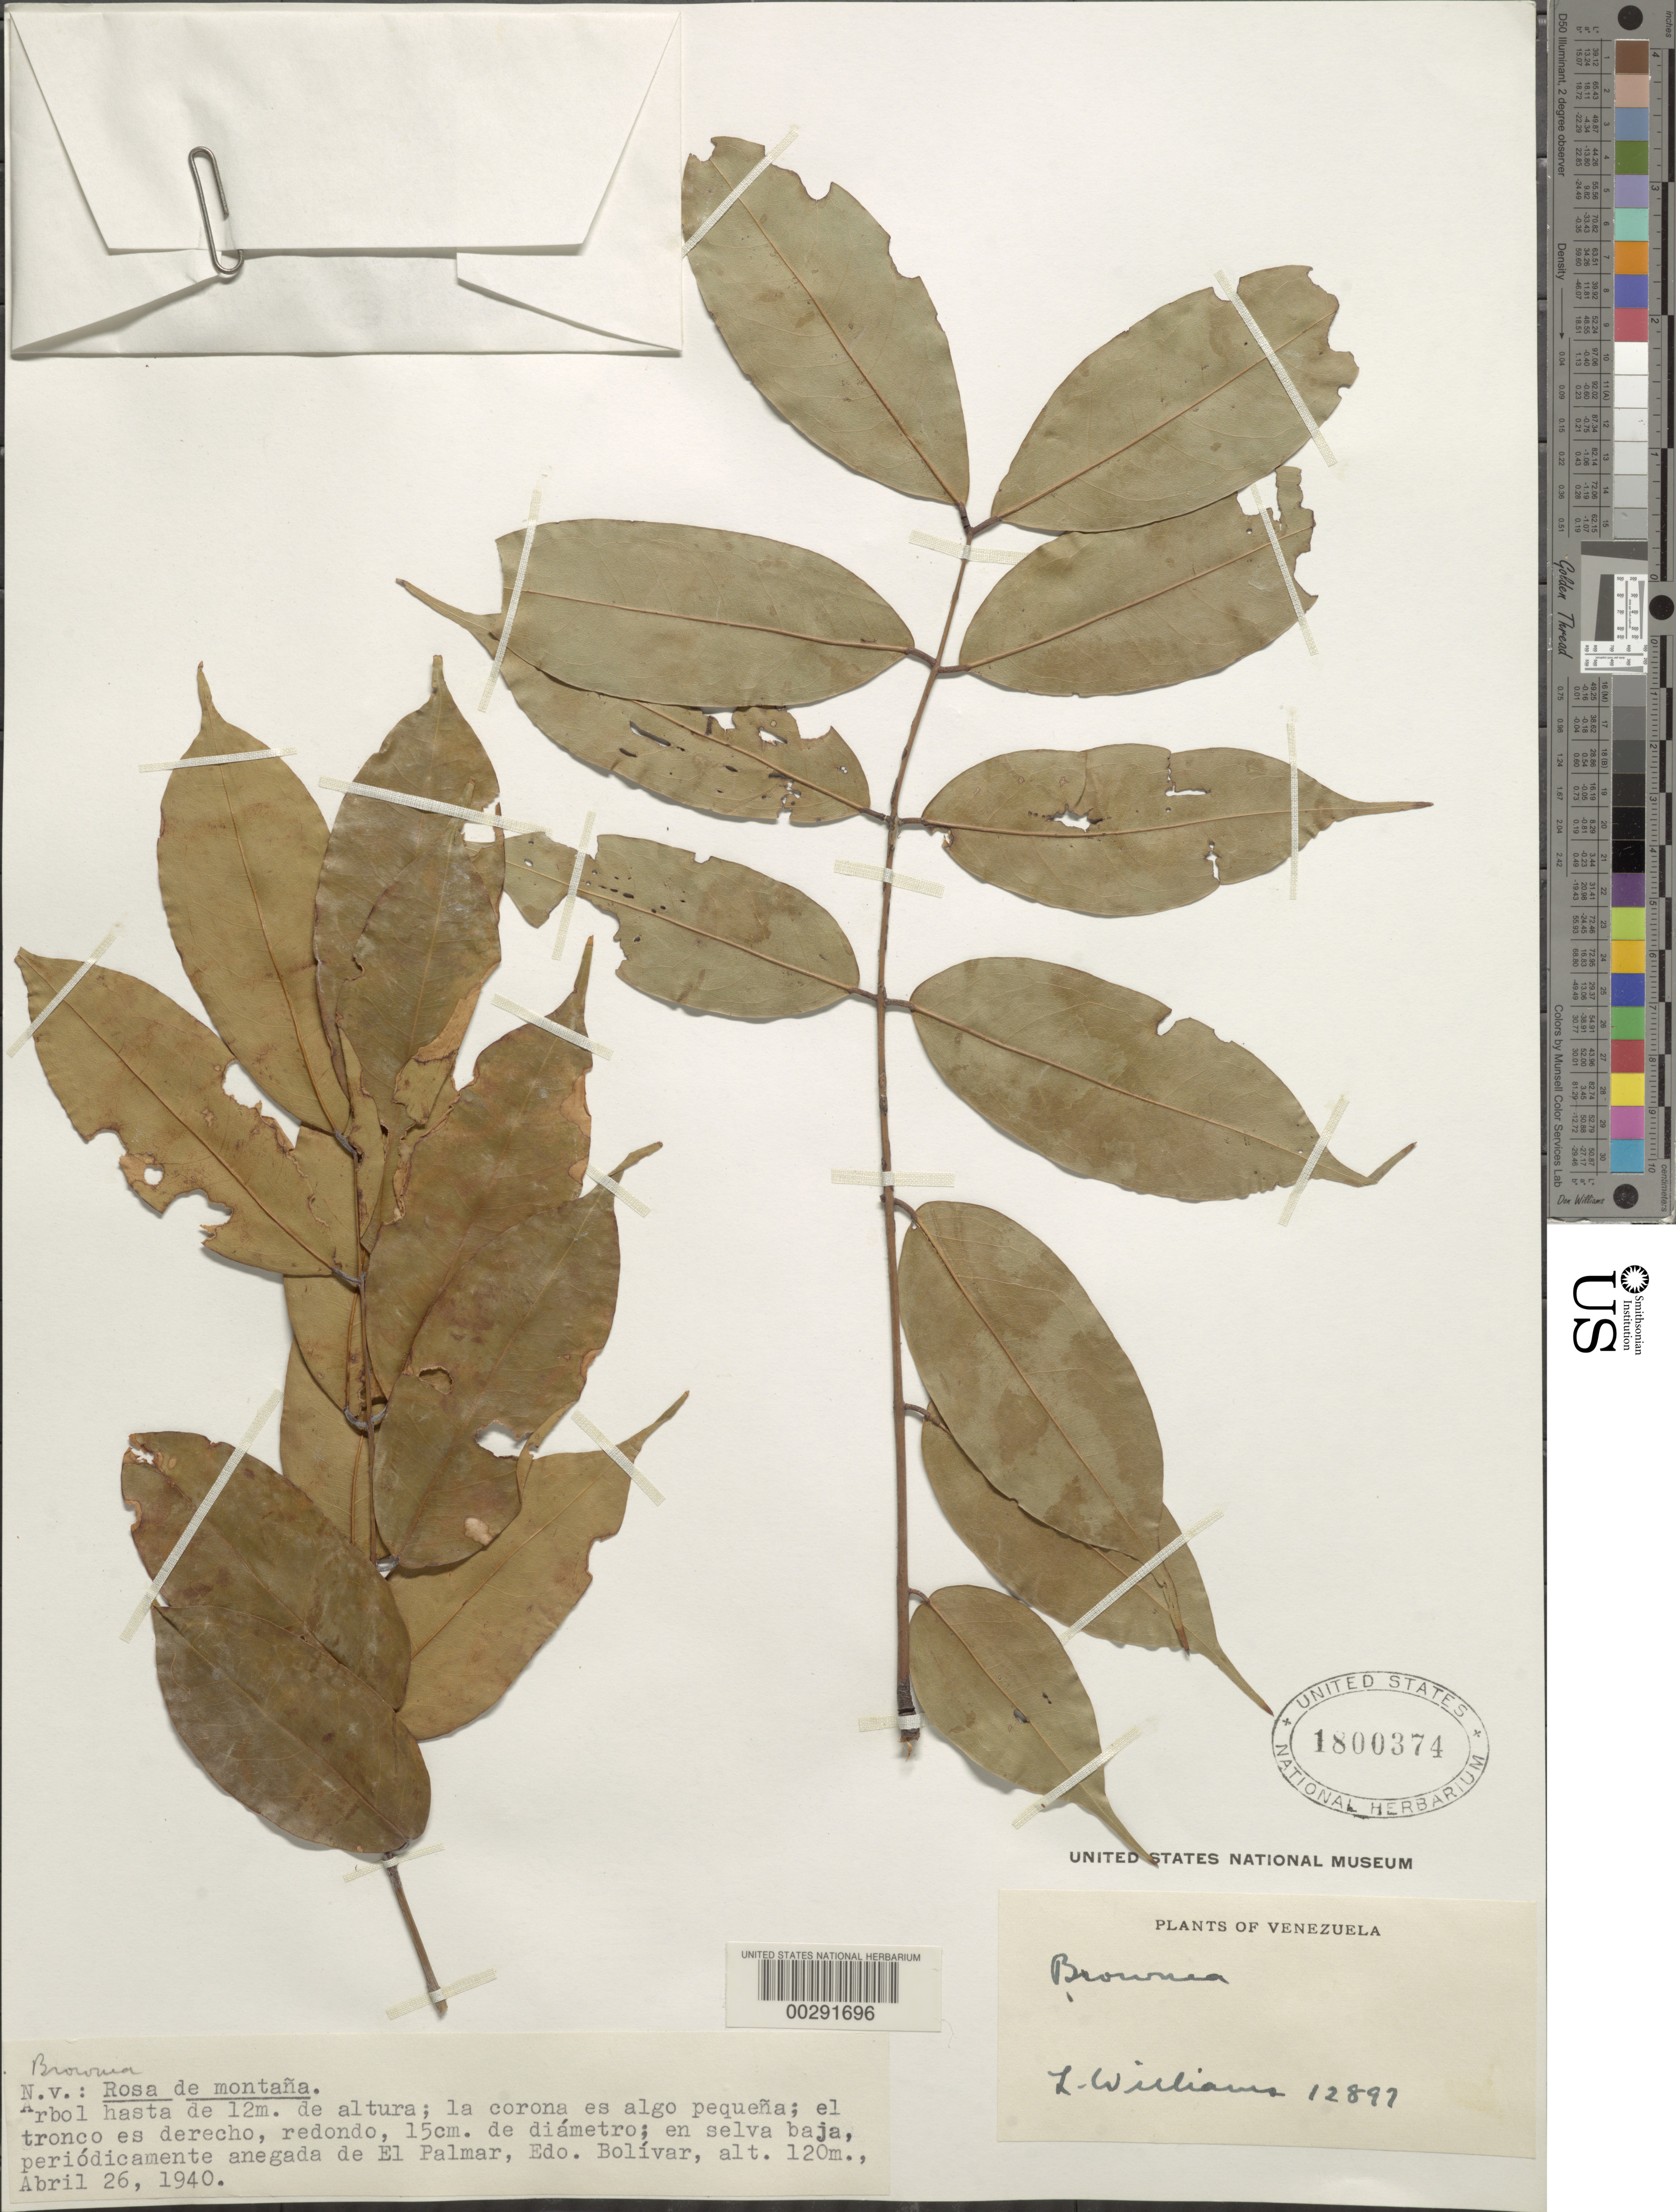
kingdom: Plantae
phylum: Tracheophyta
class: Magnoliopsida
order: Fabales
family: Fabaceae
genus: Brownea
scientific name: Brownea sp.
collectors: Ll. Williams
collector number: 12897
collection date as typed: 26 Apr 1940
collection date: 1940-04-26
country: Venezuela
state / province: Bolivar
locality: El palmar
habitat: Inundated forest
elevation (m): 120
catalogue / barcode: US 1800374